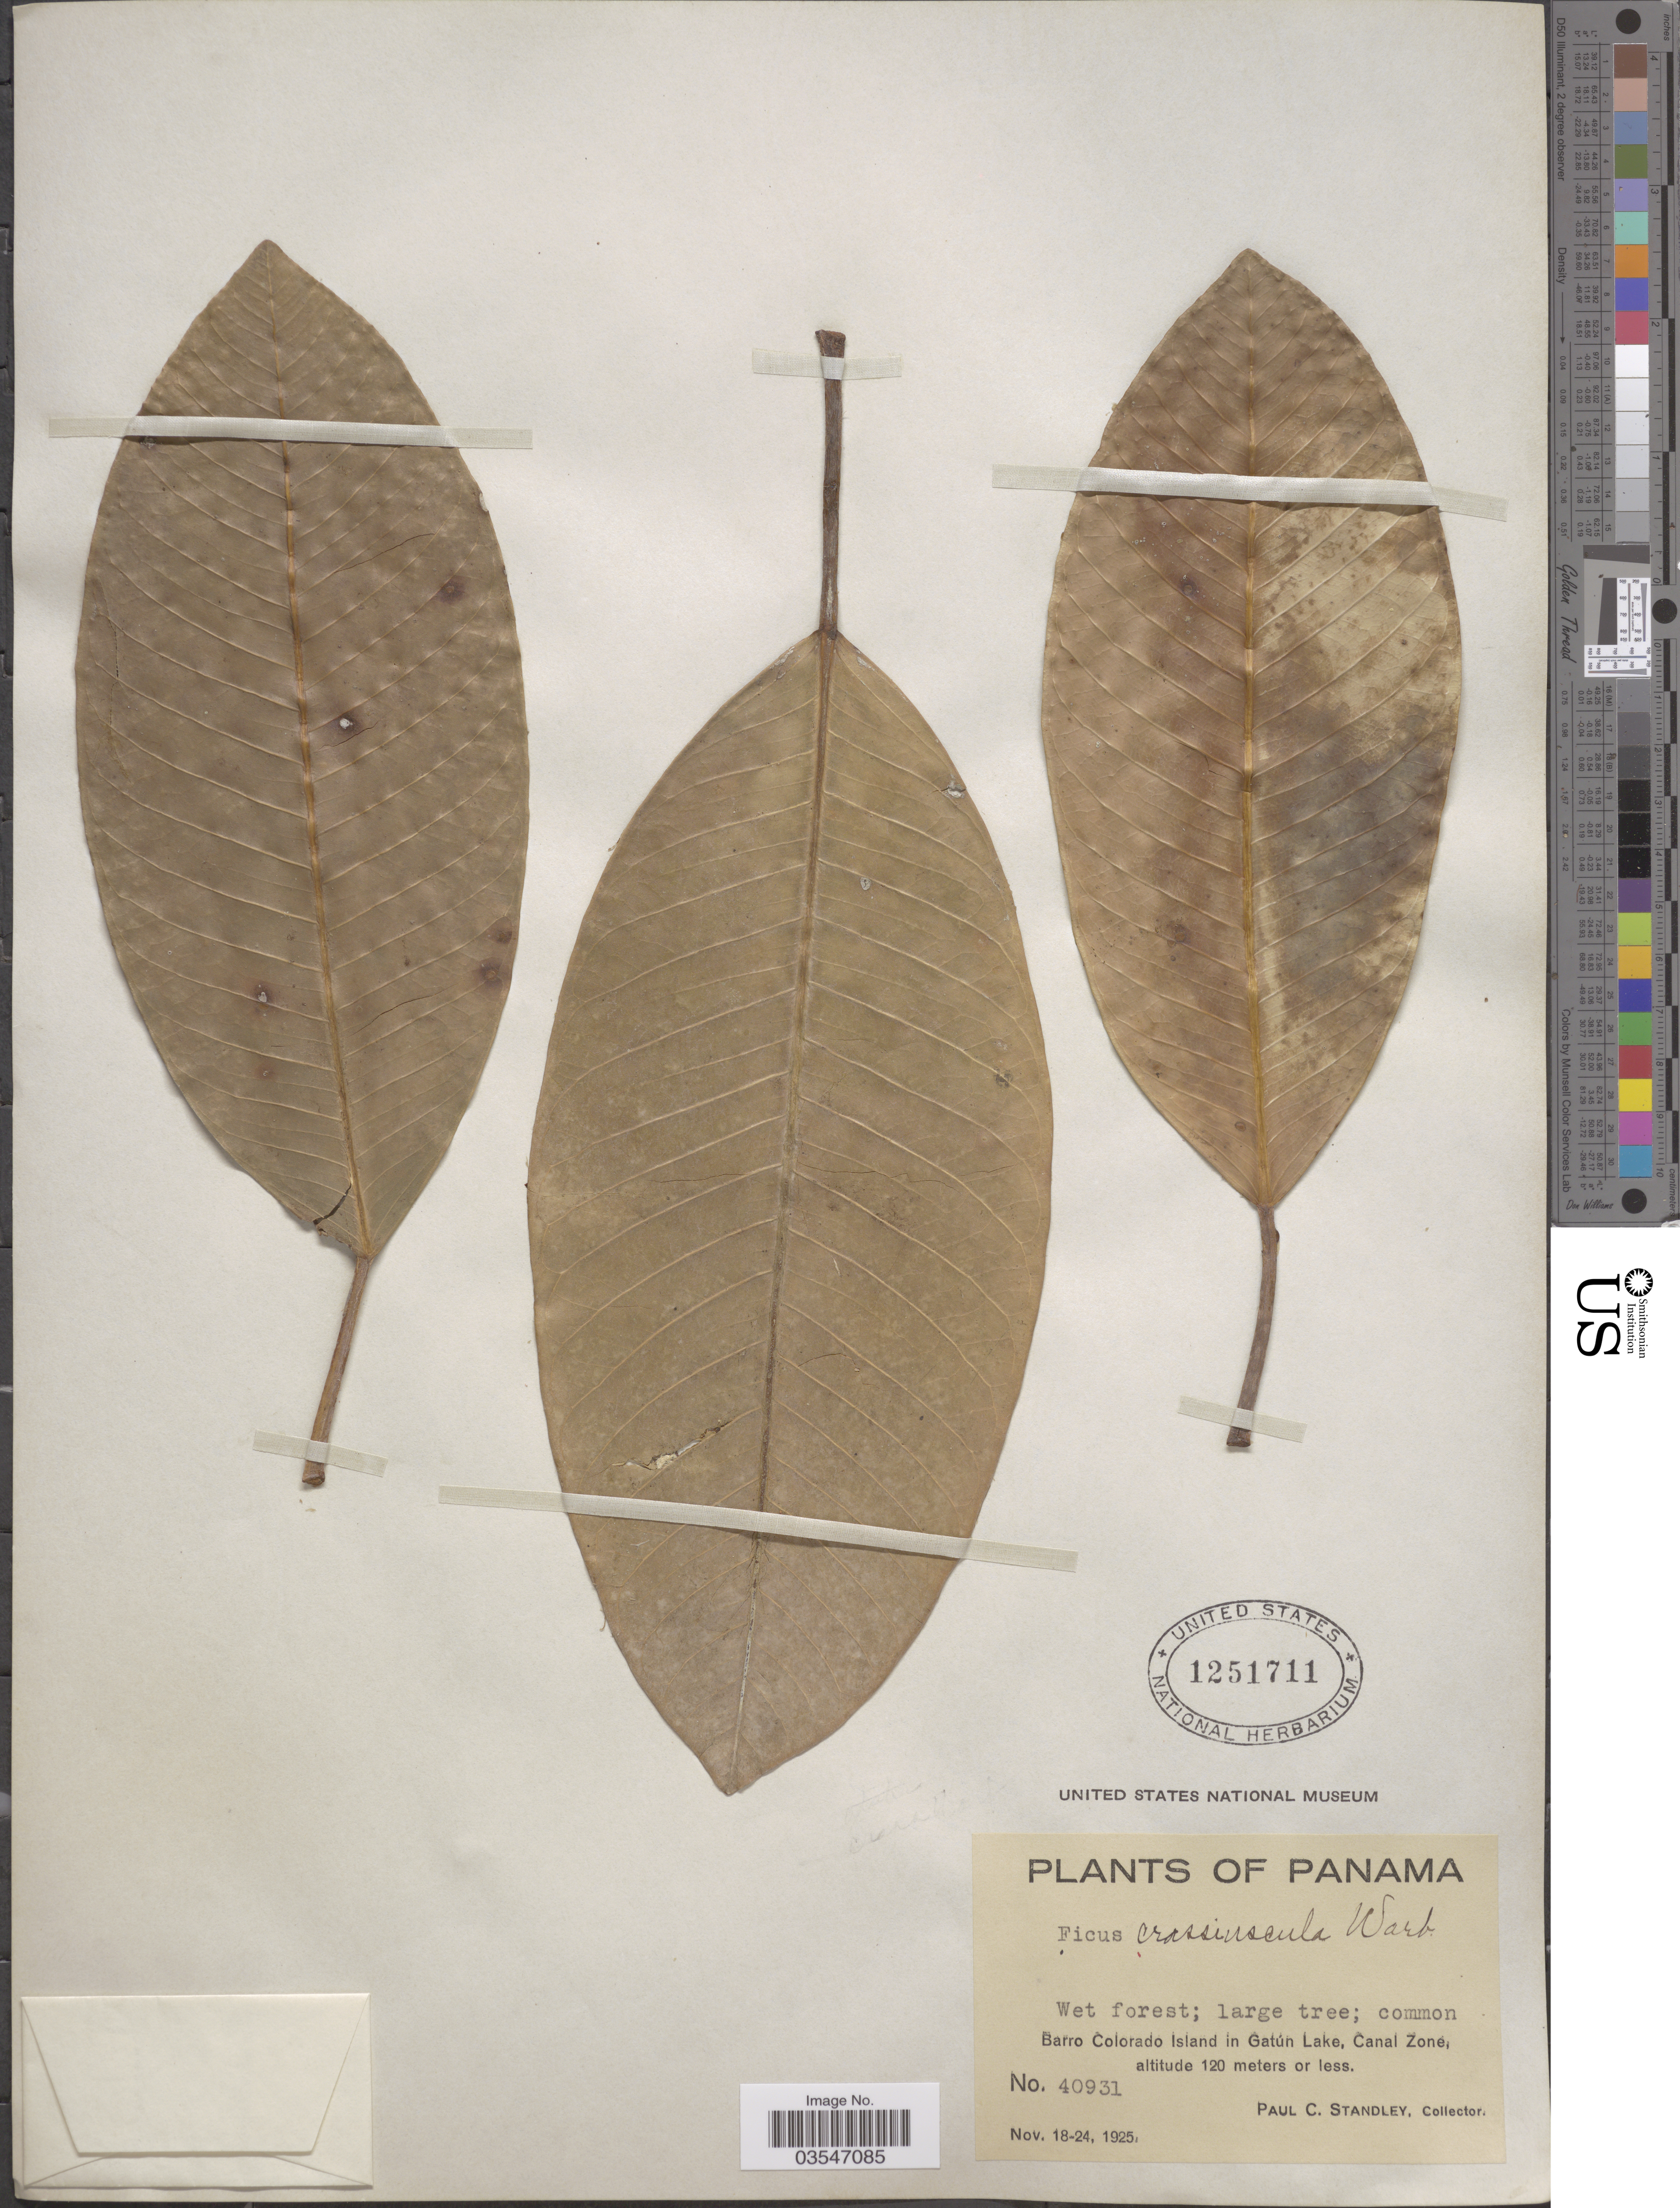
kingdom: Plantae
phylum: Tracheophyta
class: Magnoliopsida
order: Rosales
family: Moraceae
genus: Ficus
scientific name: Ficus crassiuscula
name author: Warb. ex Standl.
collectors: P. C. Standley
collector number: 40931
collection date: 1925-11-18/1925-11-24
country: Panama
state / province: Panamá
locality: Barro Colorado Island in Gatún Lake, Canal Zone.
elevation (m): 120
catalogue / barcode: US 1251711